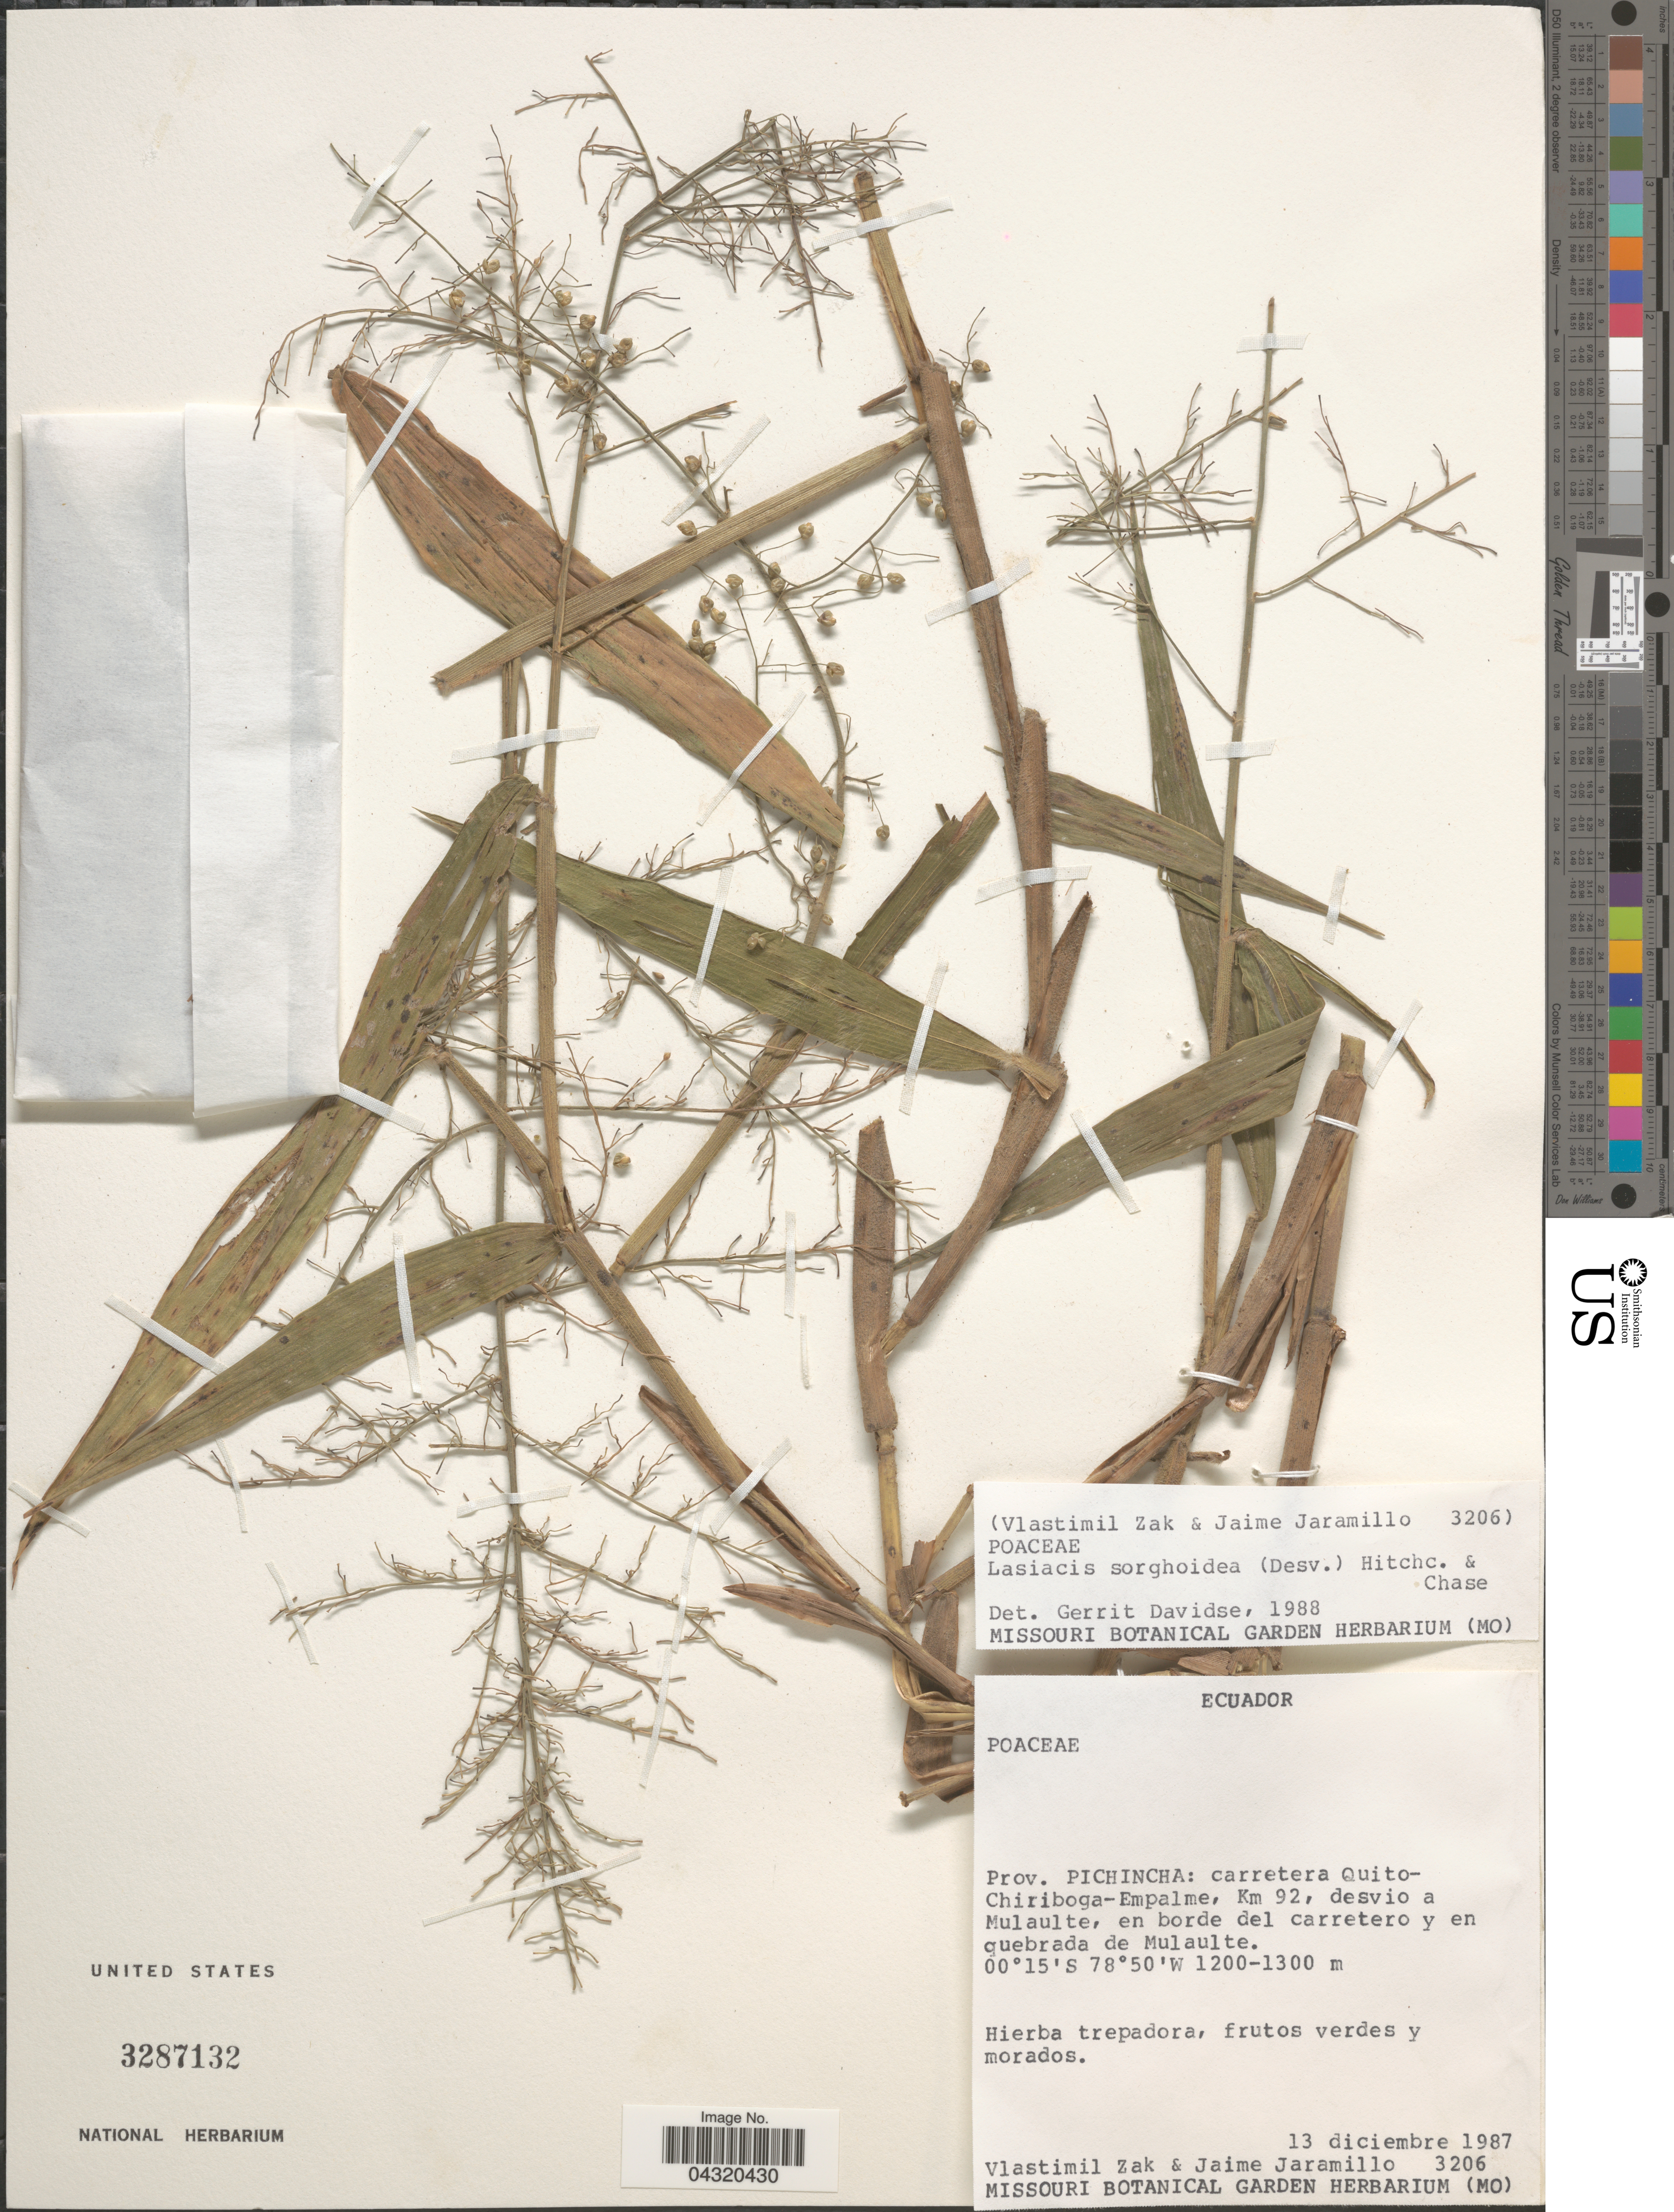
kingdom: Plantae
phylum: Tracheophyta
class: Liliopsida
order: Poales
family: Poaceae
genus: Lasiacis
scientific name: Lasiacis sorghoidea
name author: (Desv. ex Ham.) Hitchc. & Chase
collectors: V. Zak & J. Jaramillo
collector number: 3206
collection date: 1987-12-13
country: Ecuador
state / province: Pichincha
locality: Carretera Quito-Chiriboga-Empalme, Km 92, desvio a Mulaulte, en borde del carretero y en quebrada de Mulaulte.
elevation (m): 1200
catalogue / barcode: US 3287132